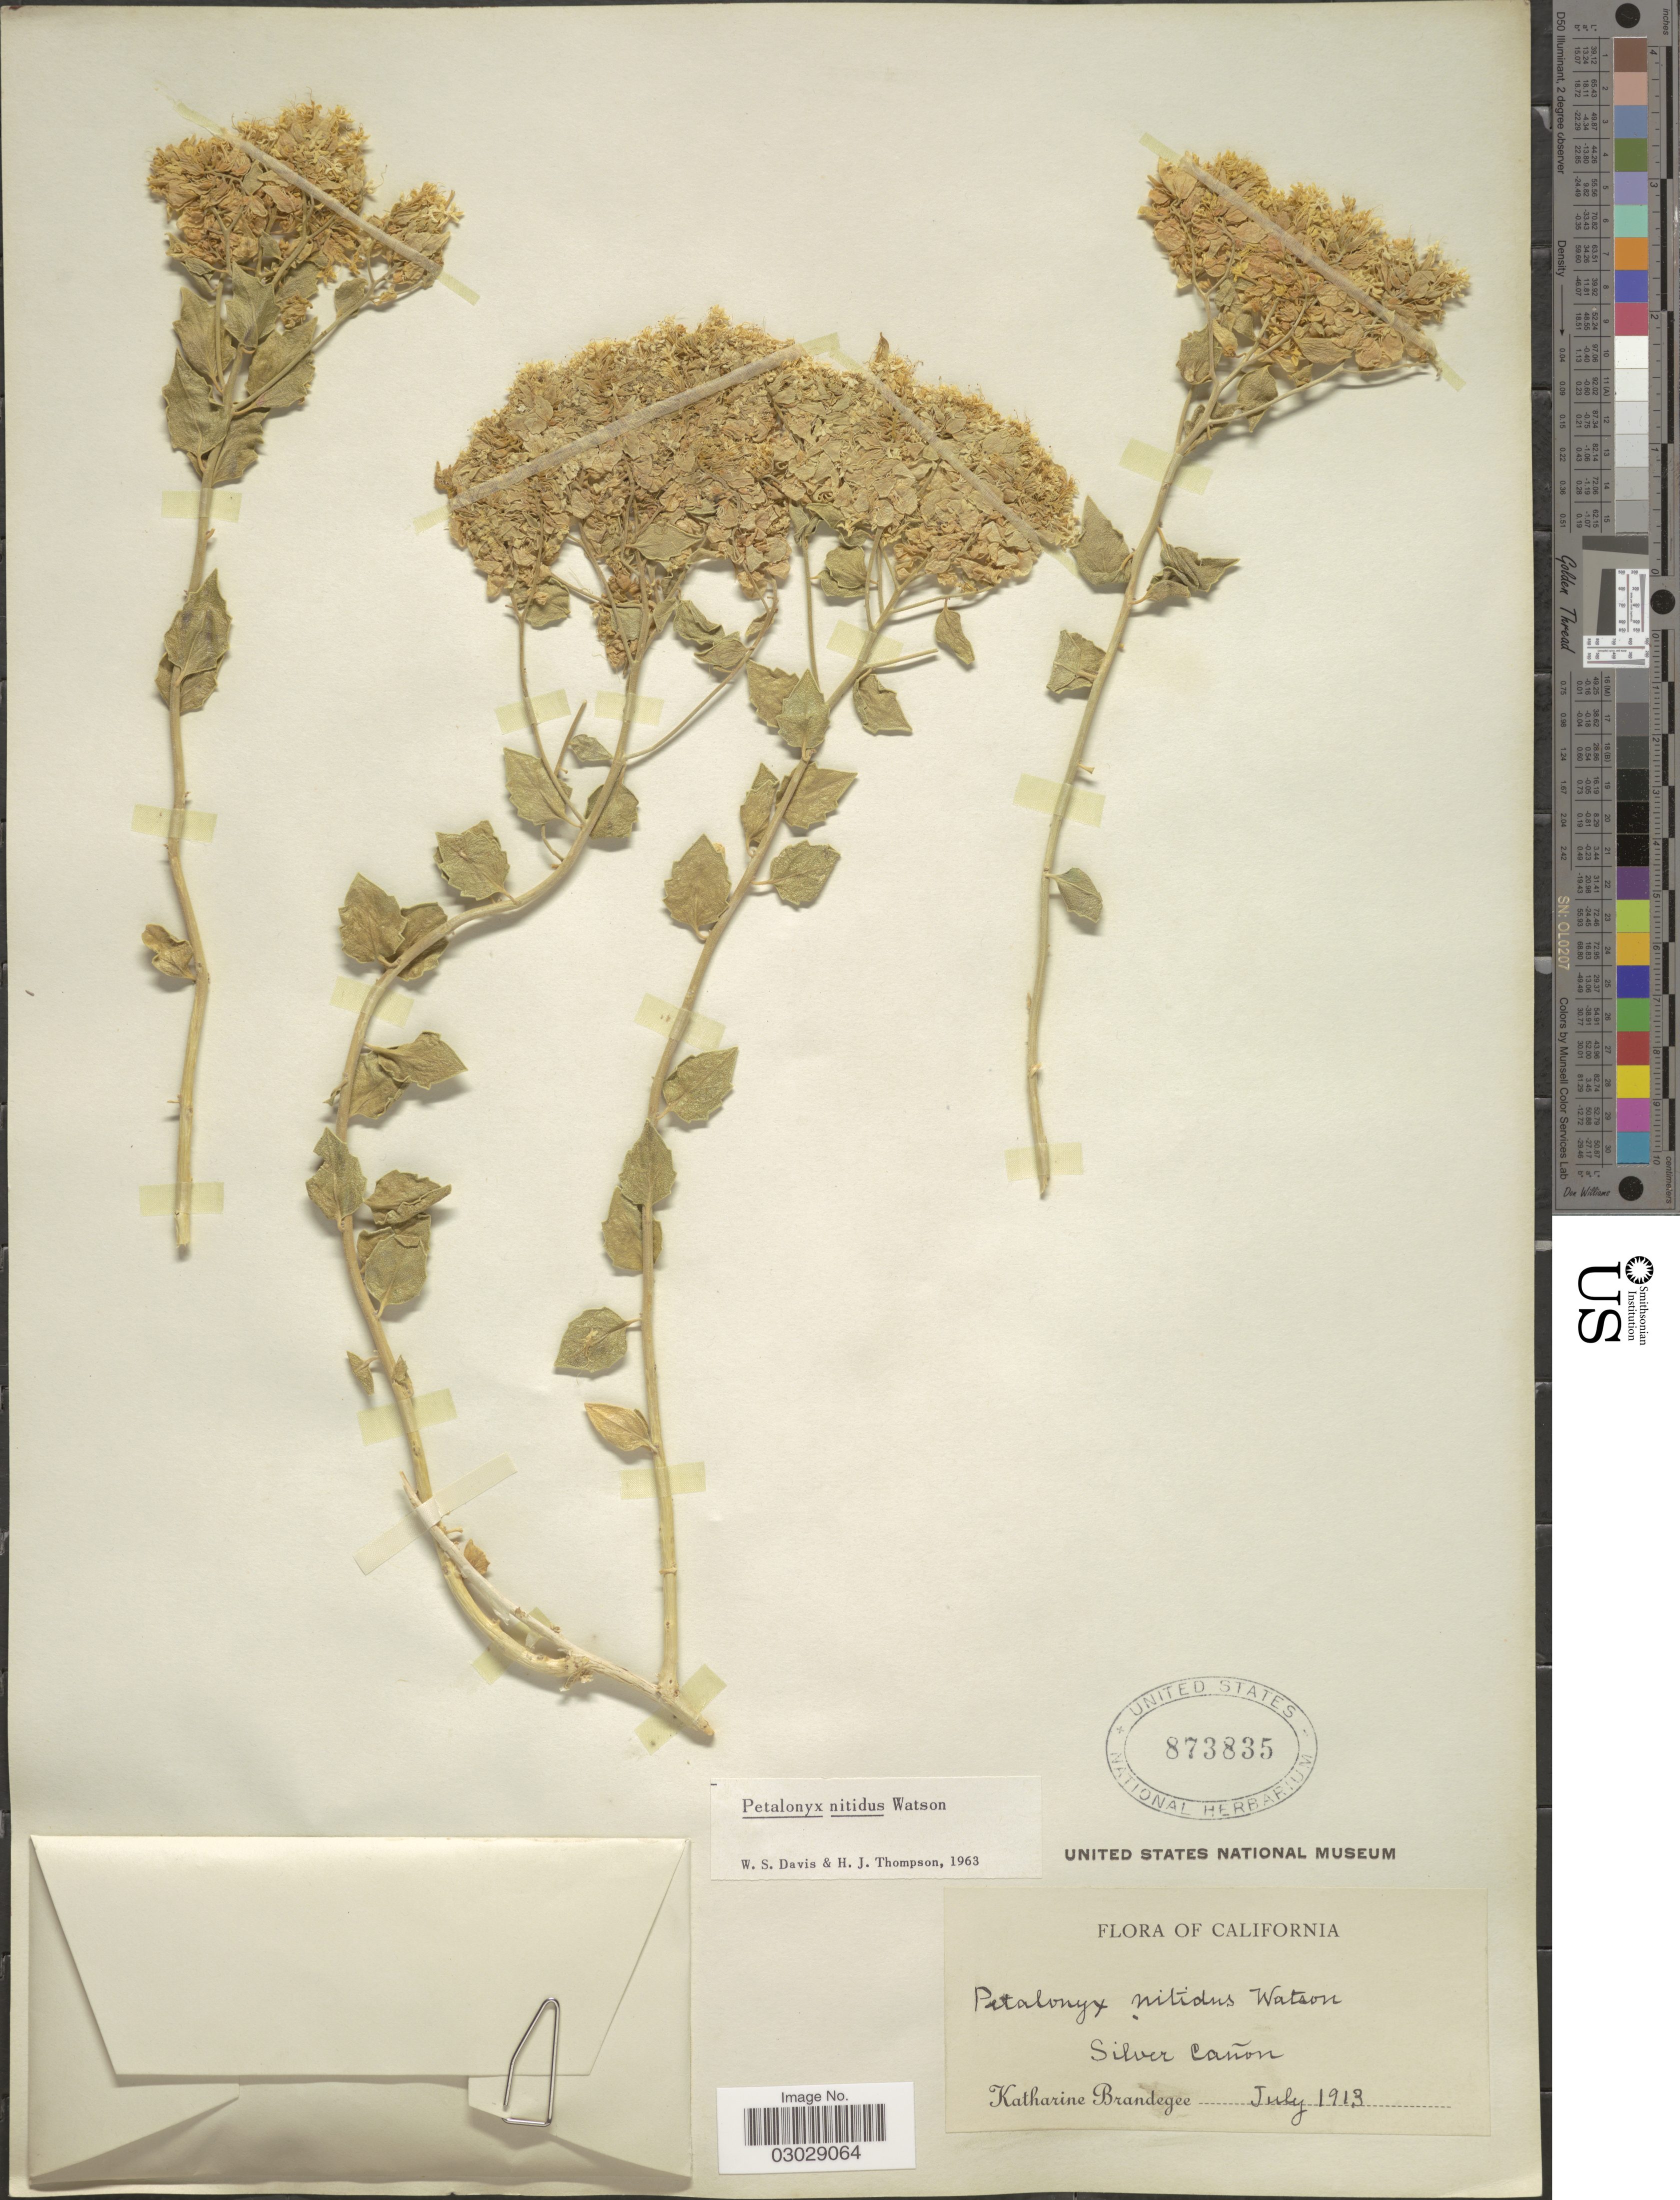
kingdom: Plantae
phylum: Tracheophyta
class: Magnoliopsida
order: Cornales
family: Loasaceae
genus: Petalonyx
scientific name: Petalonyx nitidus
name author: S. Watson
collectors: M. K. Brandegee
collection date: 1913-07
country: United States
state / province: California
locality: Silver Cañon.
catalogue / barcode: US 873835